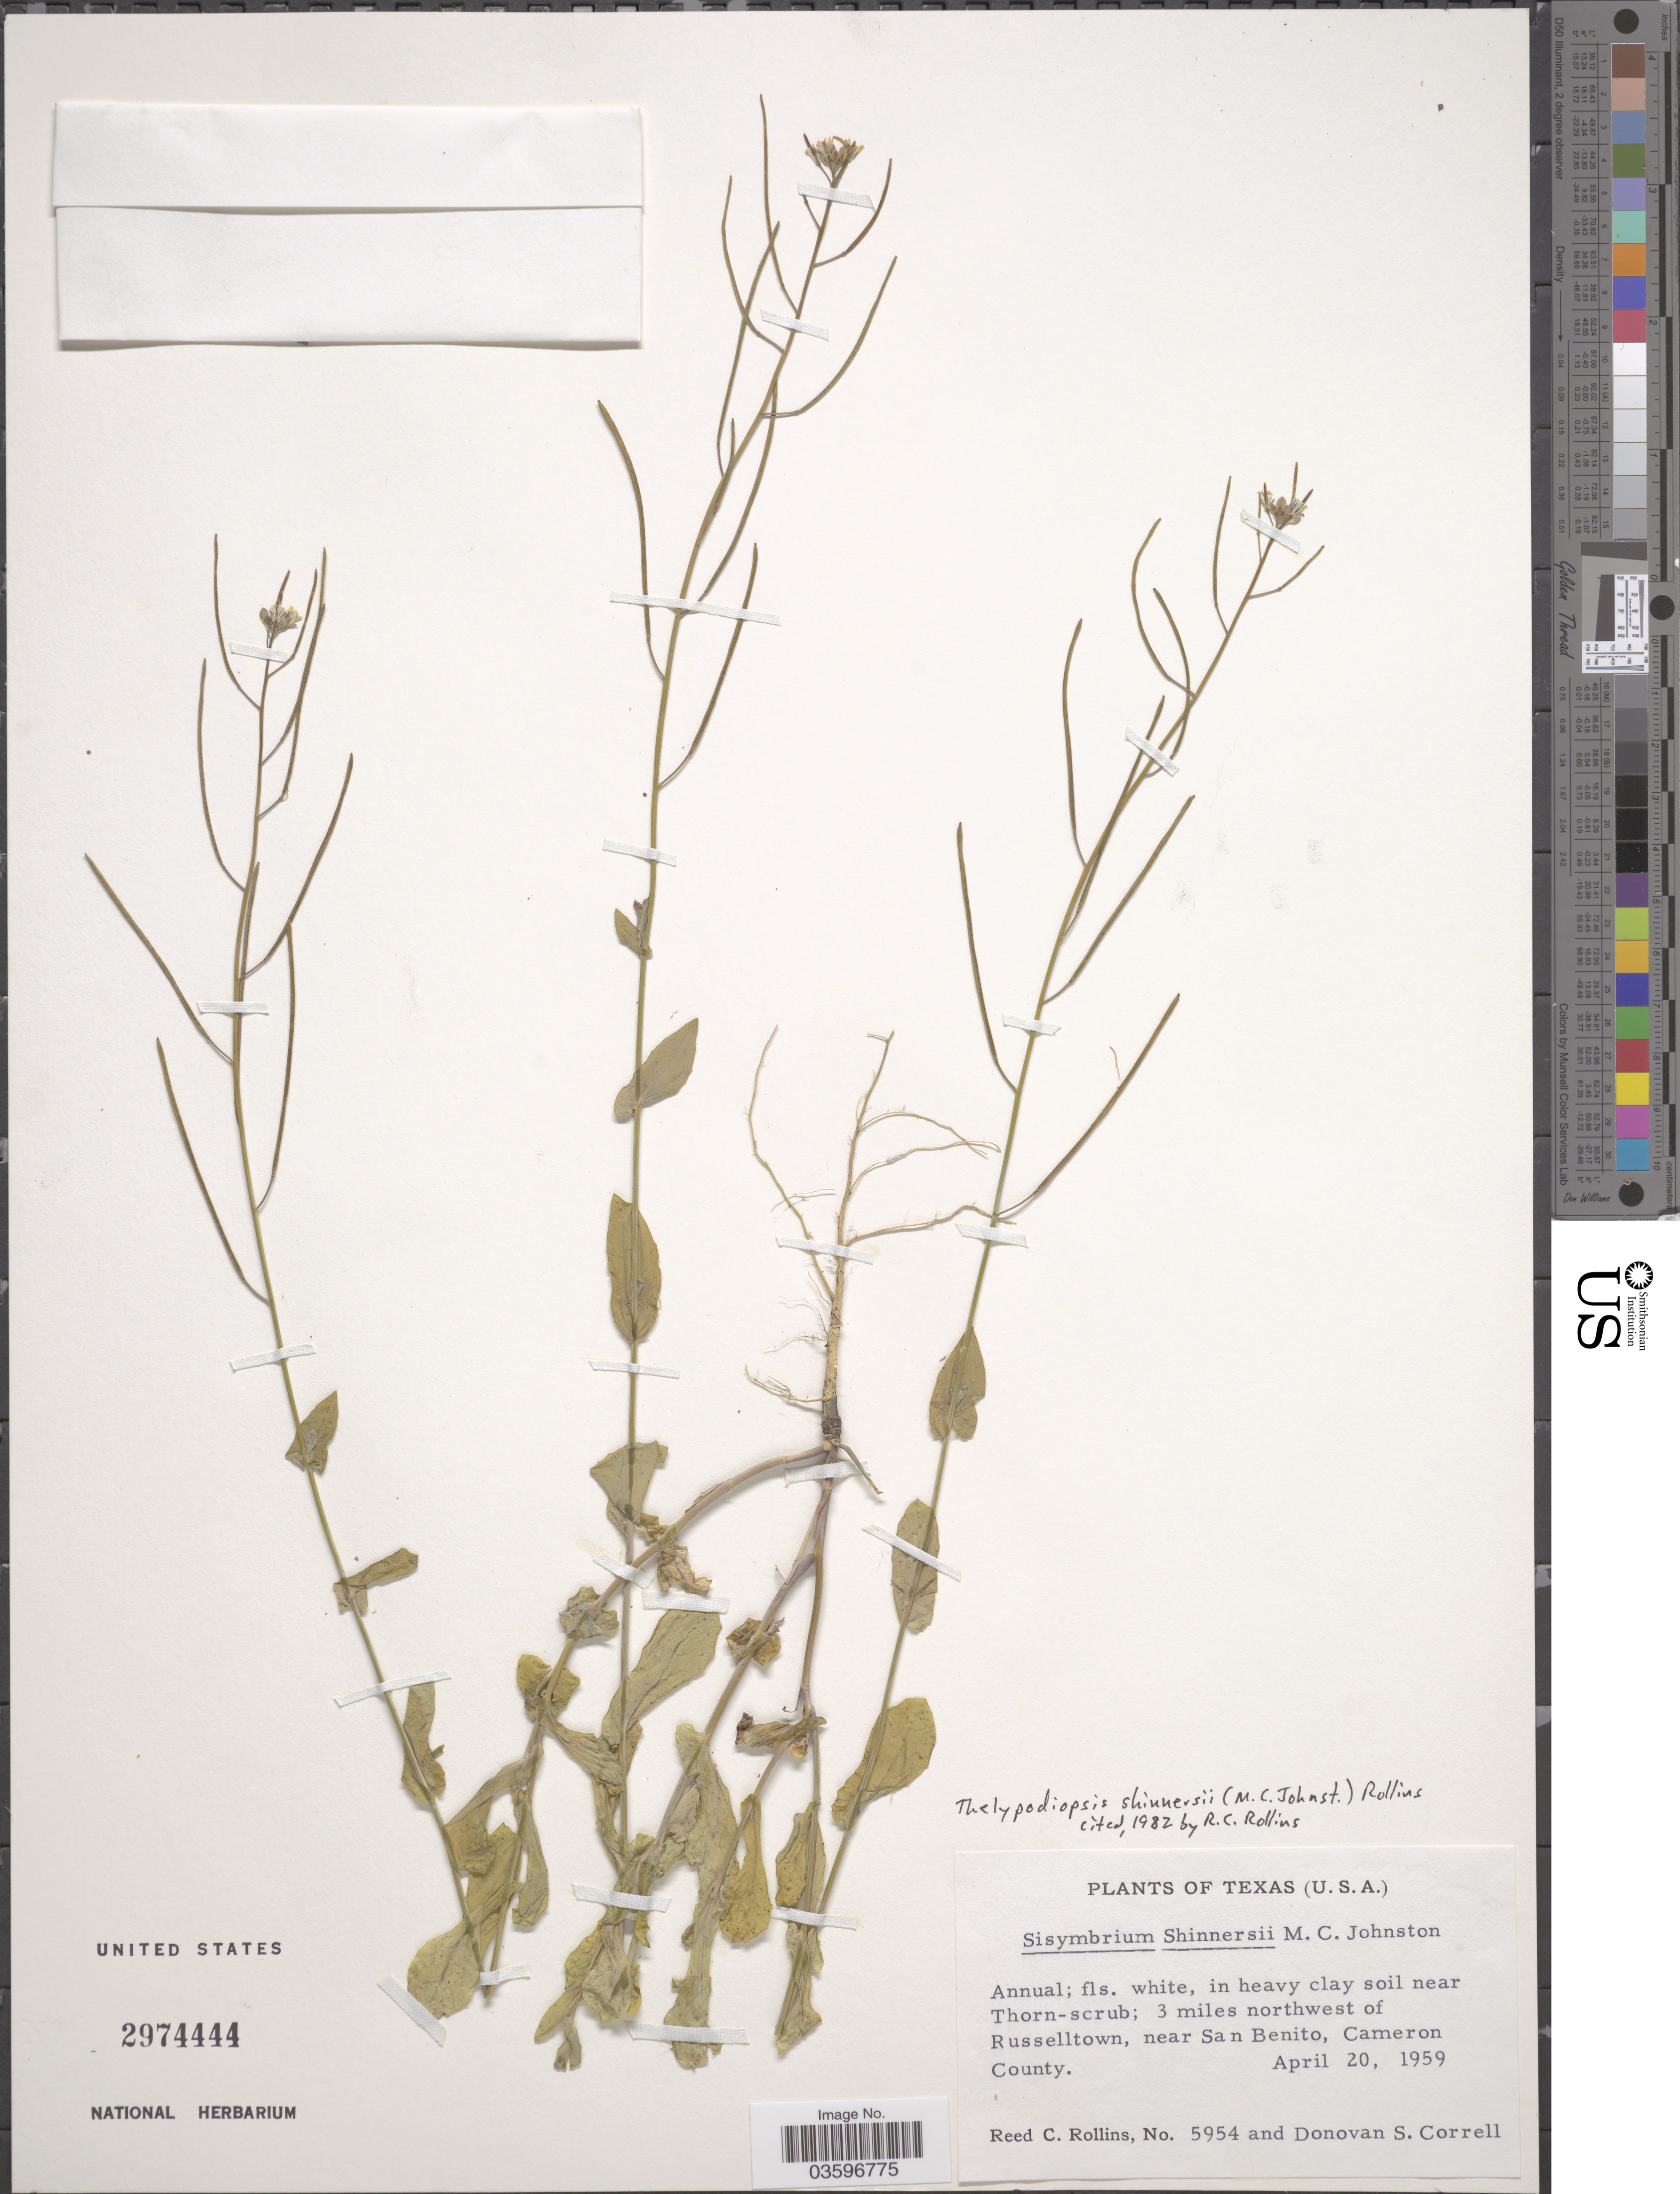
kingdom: Plantae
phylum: Tracheophyta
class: Magnoliopsida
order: Brassicales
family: Brassicaceae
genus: Thelypodiopsis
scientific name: Thelypodiopsis shinnersii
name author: (M.C. Johnst.) Rollins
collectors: R. C. Rollins & D. S. Correll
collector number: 5954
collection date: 1959-04-20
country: United States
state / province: Texas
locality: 3 miles northwest of Russelltown, near San Benito, Cameron County.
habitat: in heavy clay soil near thorn scrub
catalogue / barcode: US 2974444